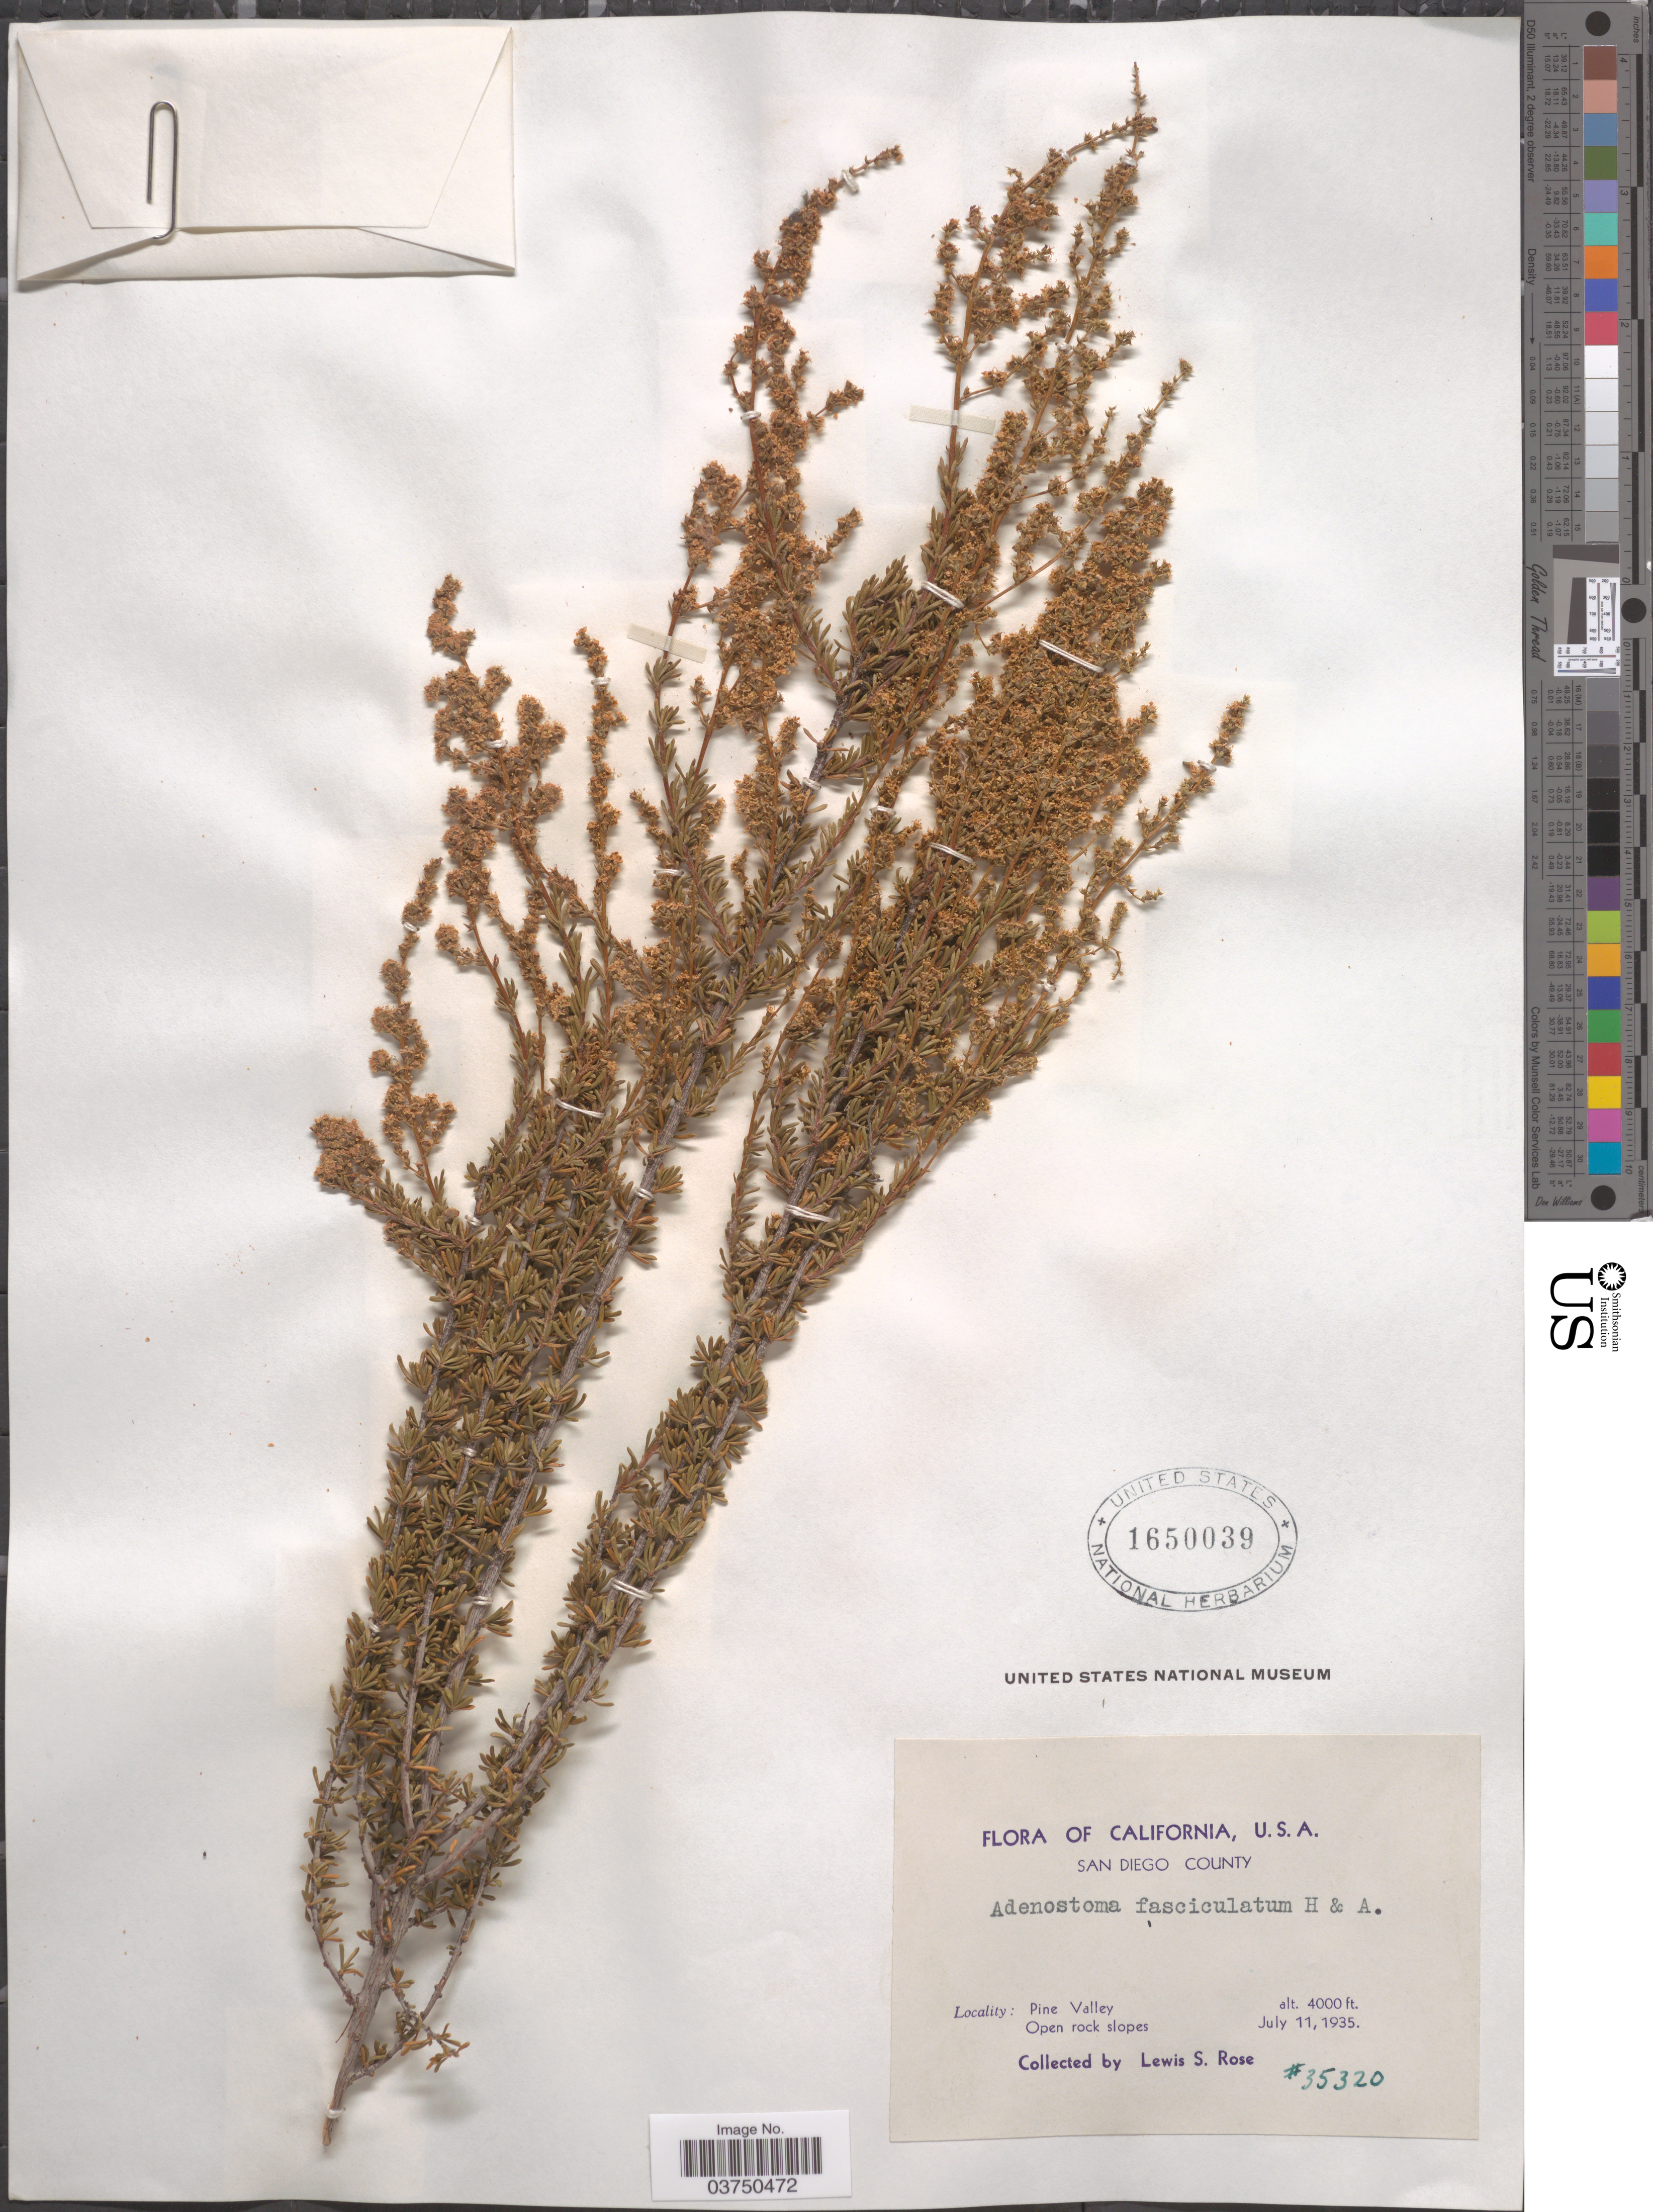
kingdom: Plantae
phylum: Tracheophyta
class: Magnoliopsida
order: Rosales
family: Rosaceae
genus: Adenostoma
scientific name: Adenostoma fasciculatum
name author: Hook. & Arn.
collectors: L. S. Rose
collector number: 35320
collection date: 1935-07-11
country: United States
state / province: California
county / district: San Diego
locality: San Diego County. Pine Valley.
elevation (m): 1219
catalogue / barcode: US 1650039